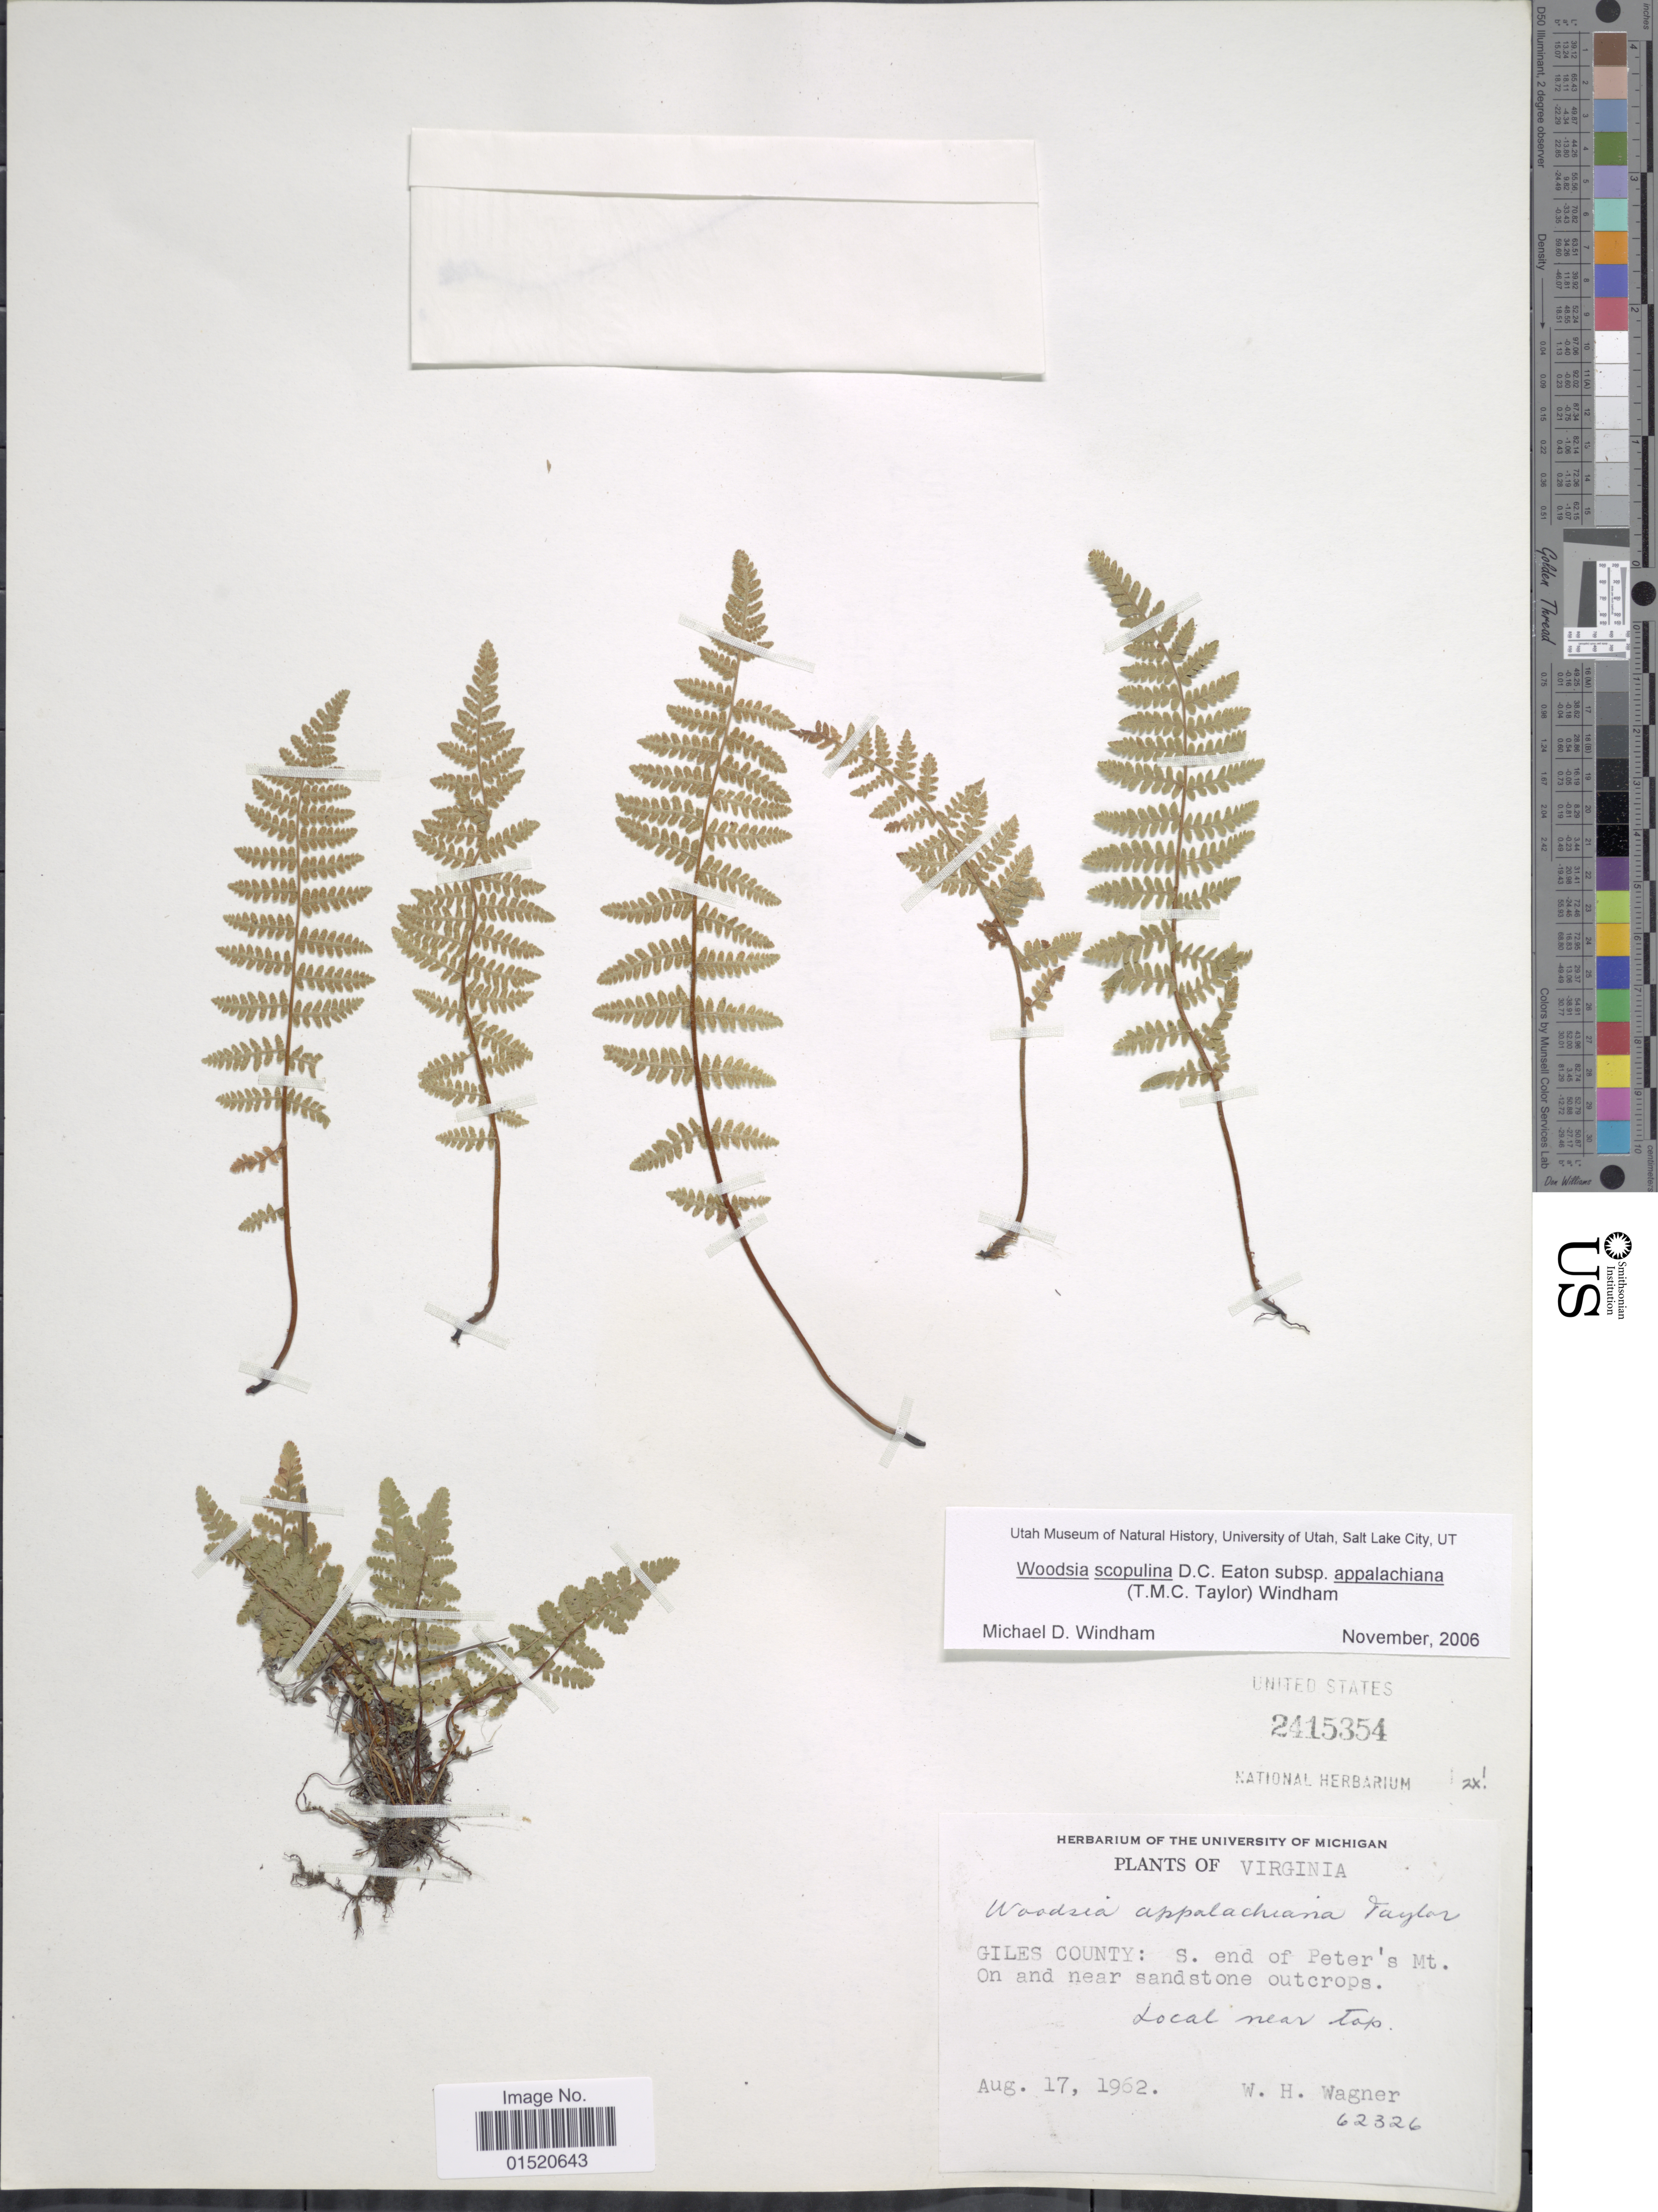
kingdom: Plantae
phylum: Tracheophyta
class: Polypodiopsida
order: Polypodiales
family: Woodsiaceae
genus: Woodsia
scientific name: Woodsia scopulina subsp. appalachiana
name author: (T.M.C. Taylor) Windham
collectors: W. H. Wagner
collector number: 62326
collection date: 1962-08-17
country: United States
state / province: Virginia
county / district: Giles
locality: S. end of Peter's Mt. On and near sandstone outcrops, Local near top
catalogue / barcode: US 2415354